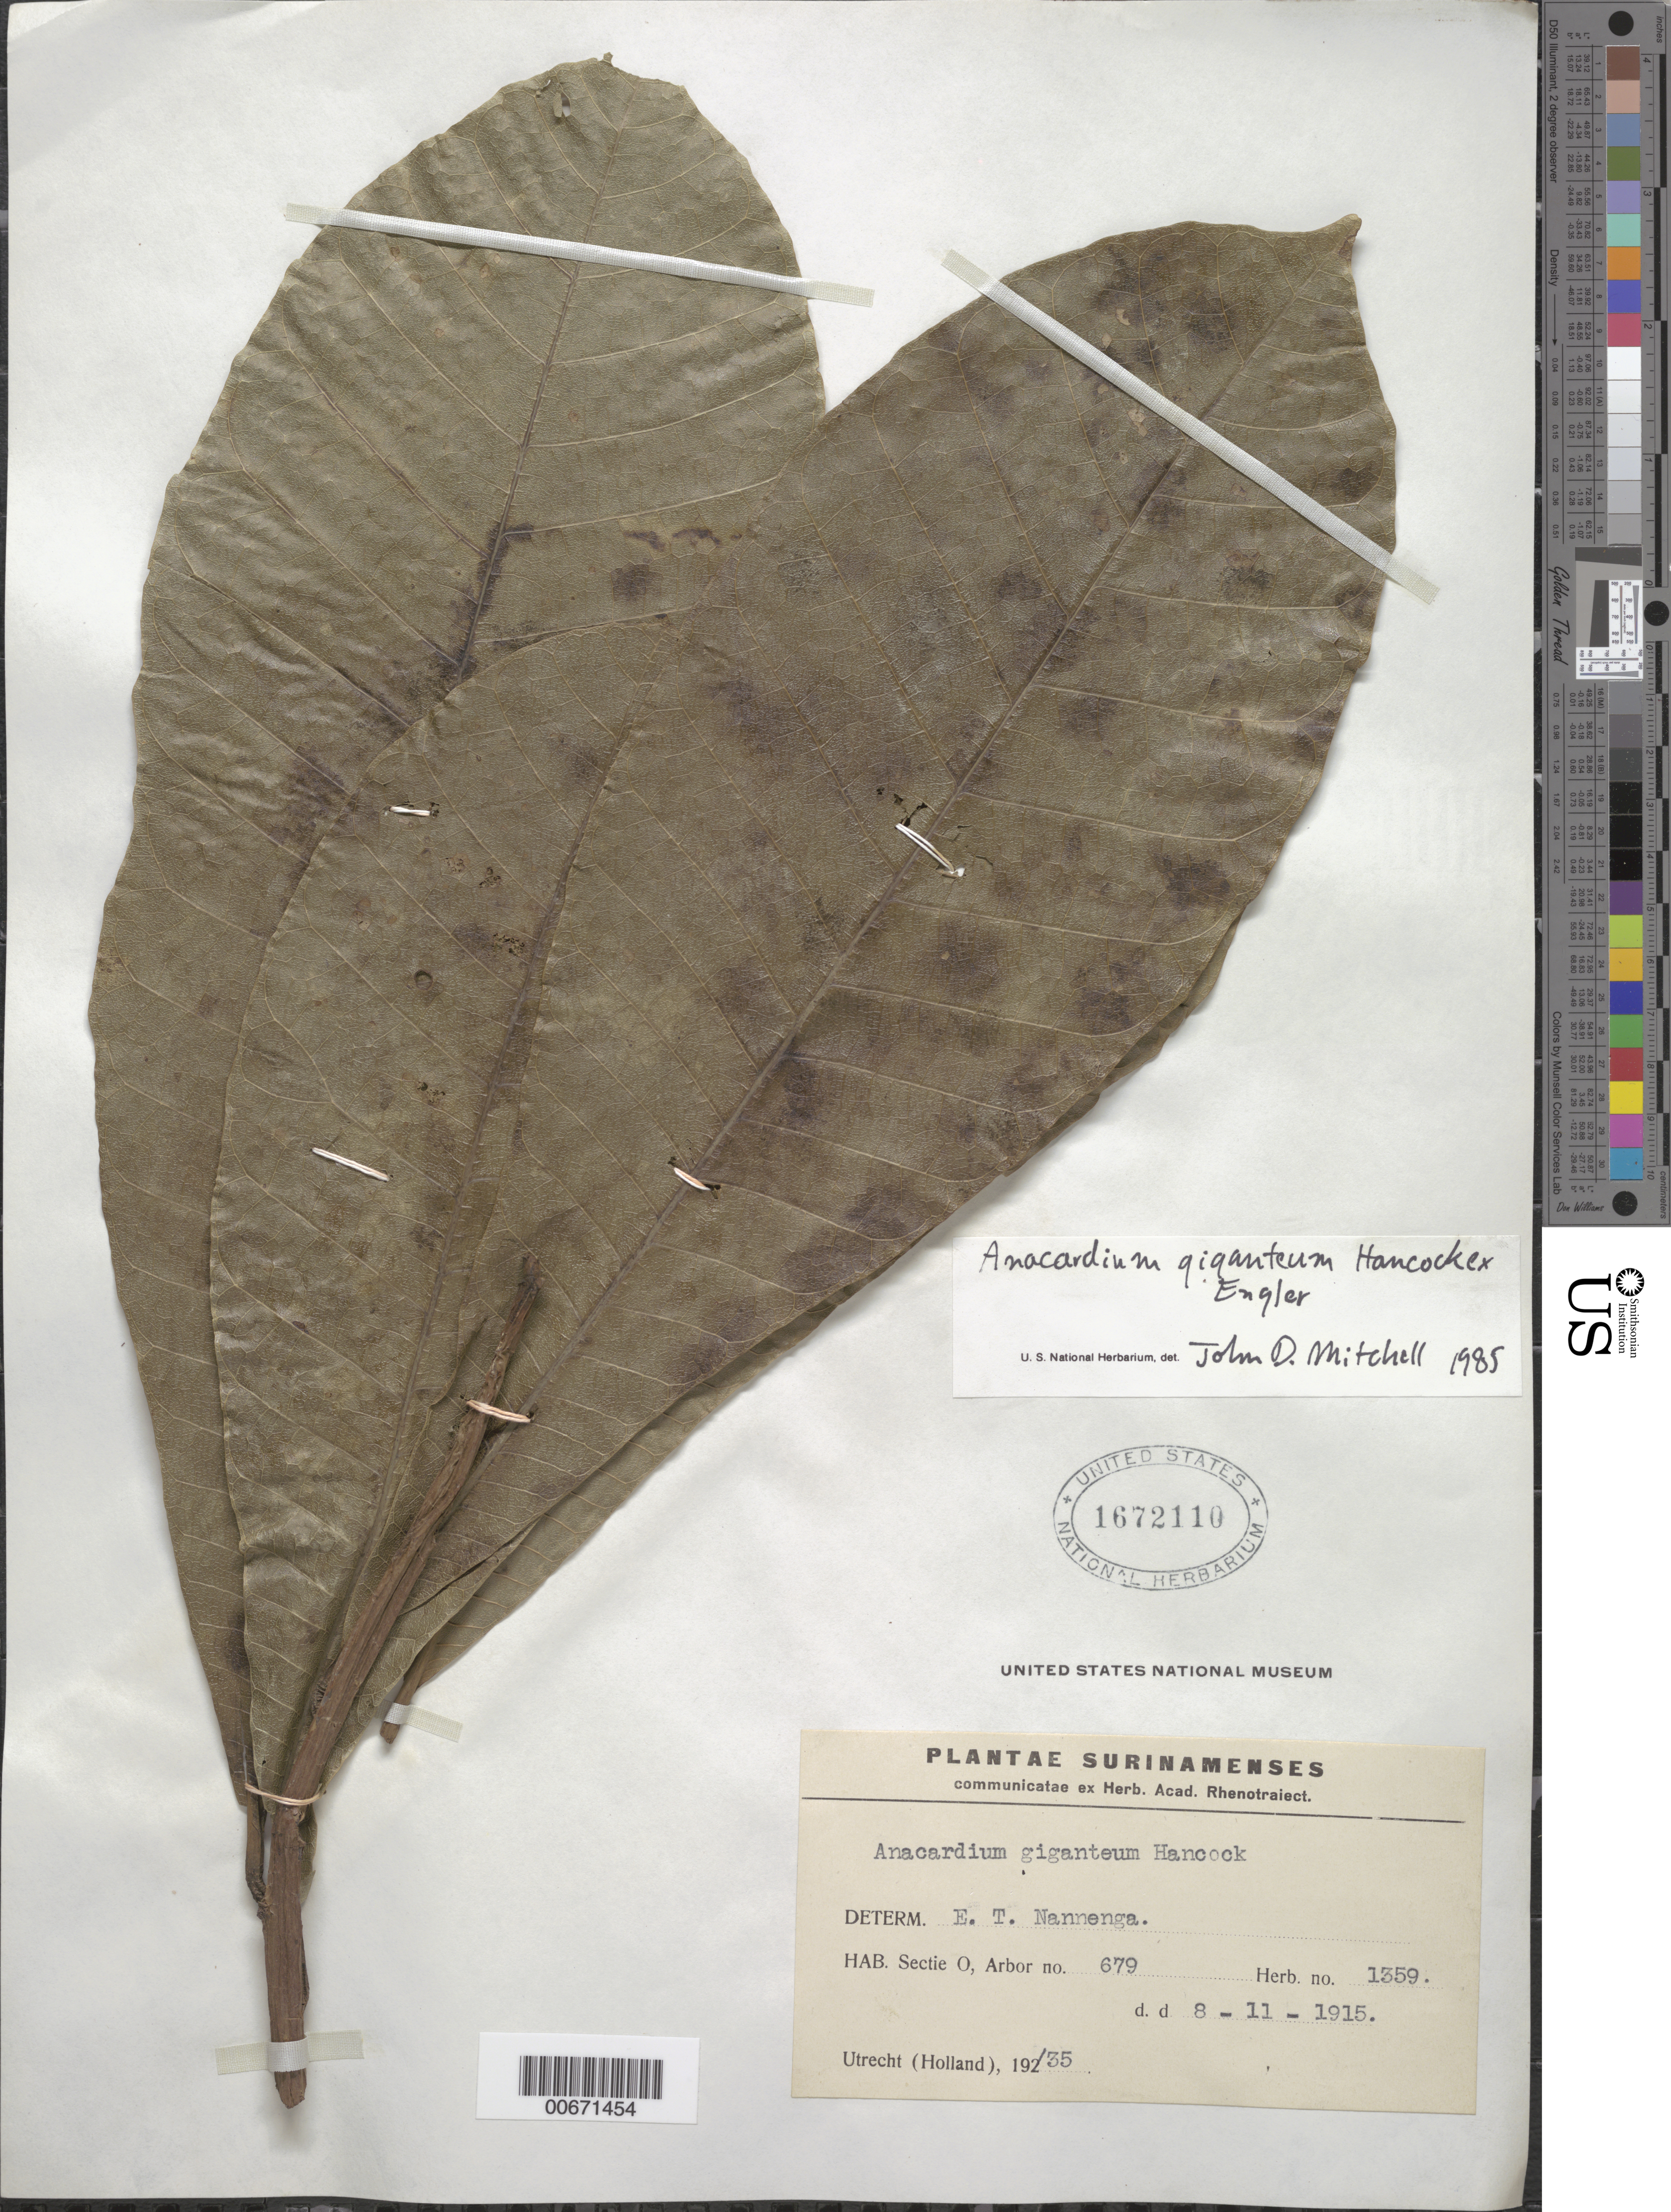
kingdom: Plantae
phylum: Tracheophyta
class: Magnoliopsida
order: Sapindales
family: Anacardiaceae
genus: Anacardium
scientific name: Anacardium giganteum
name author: W. Hancock ex Engl.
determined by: Mitchell, John D.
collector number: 1359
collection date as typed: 8-Nov-15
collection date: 1915-11-08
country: Suriname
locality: Sectie O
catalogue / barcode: US 1672110